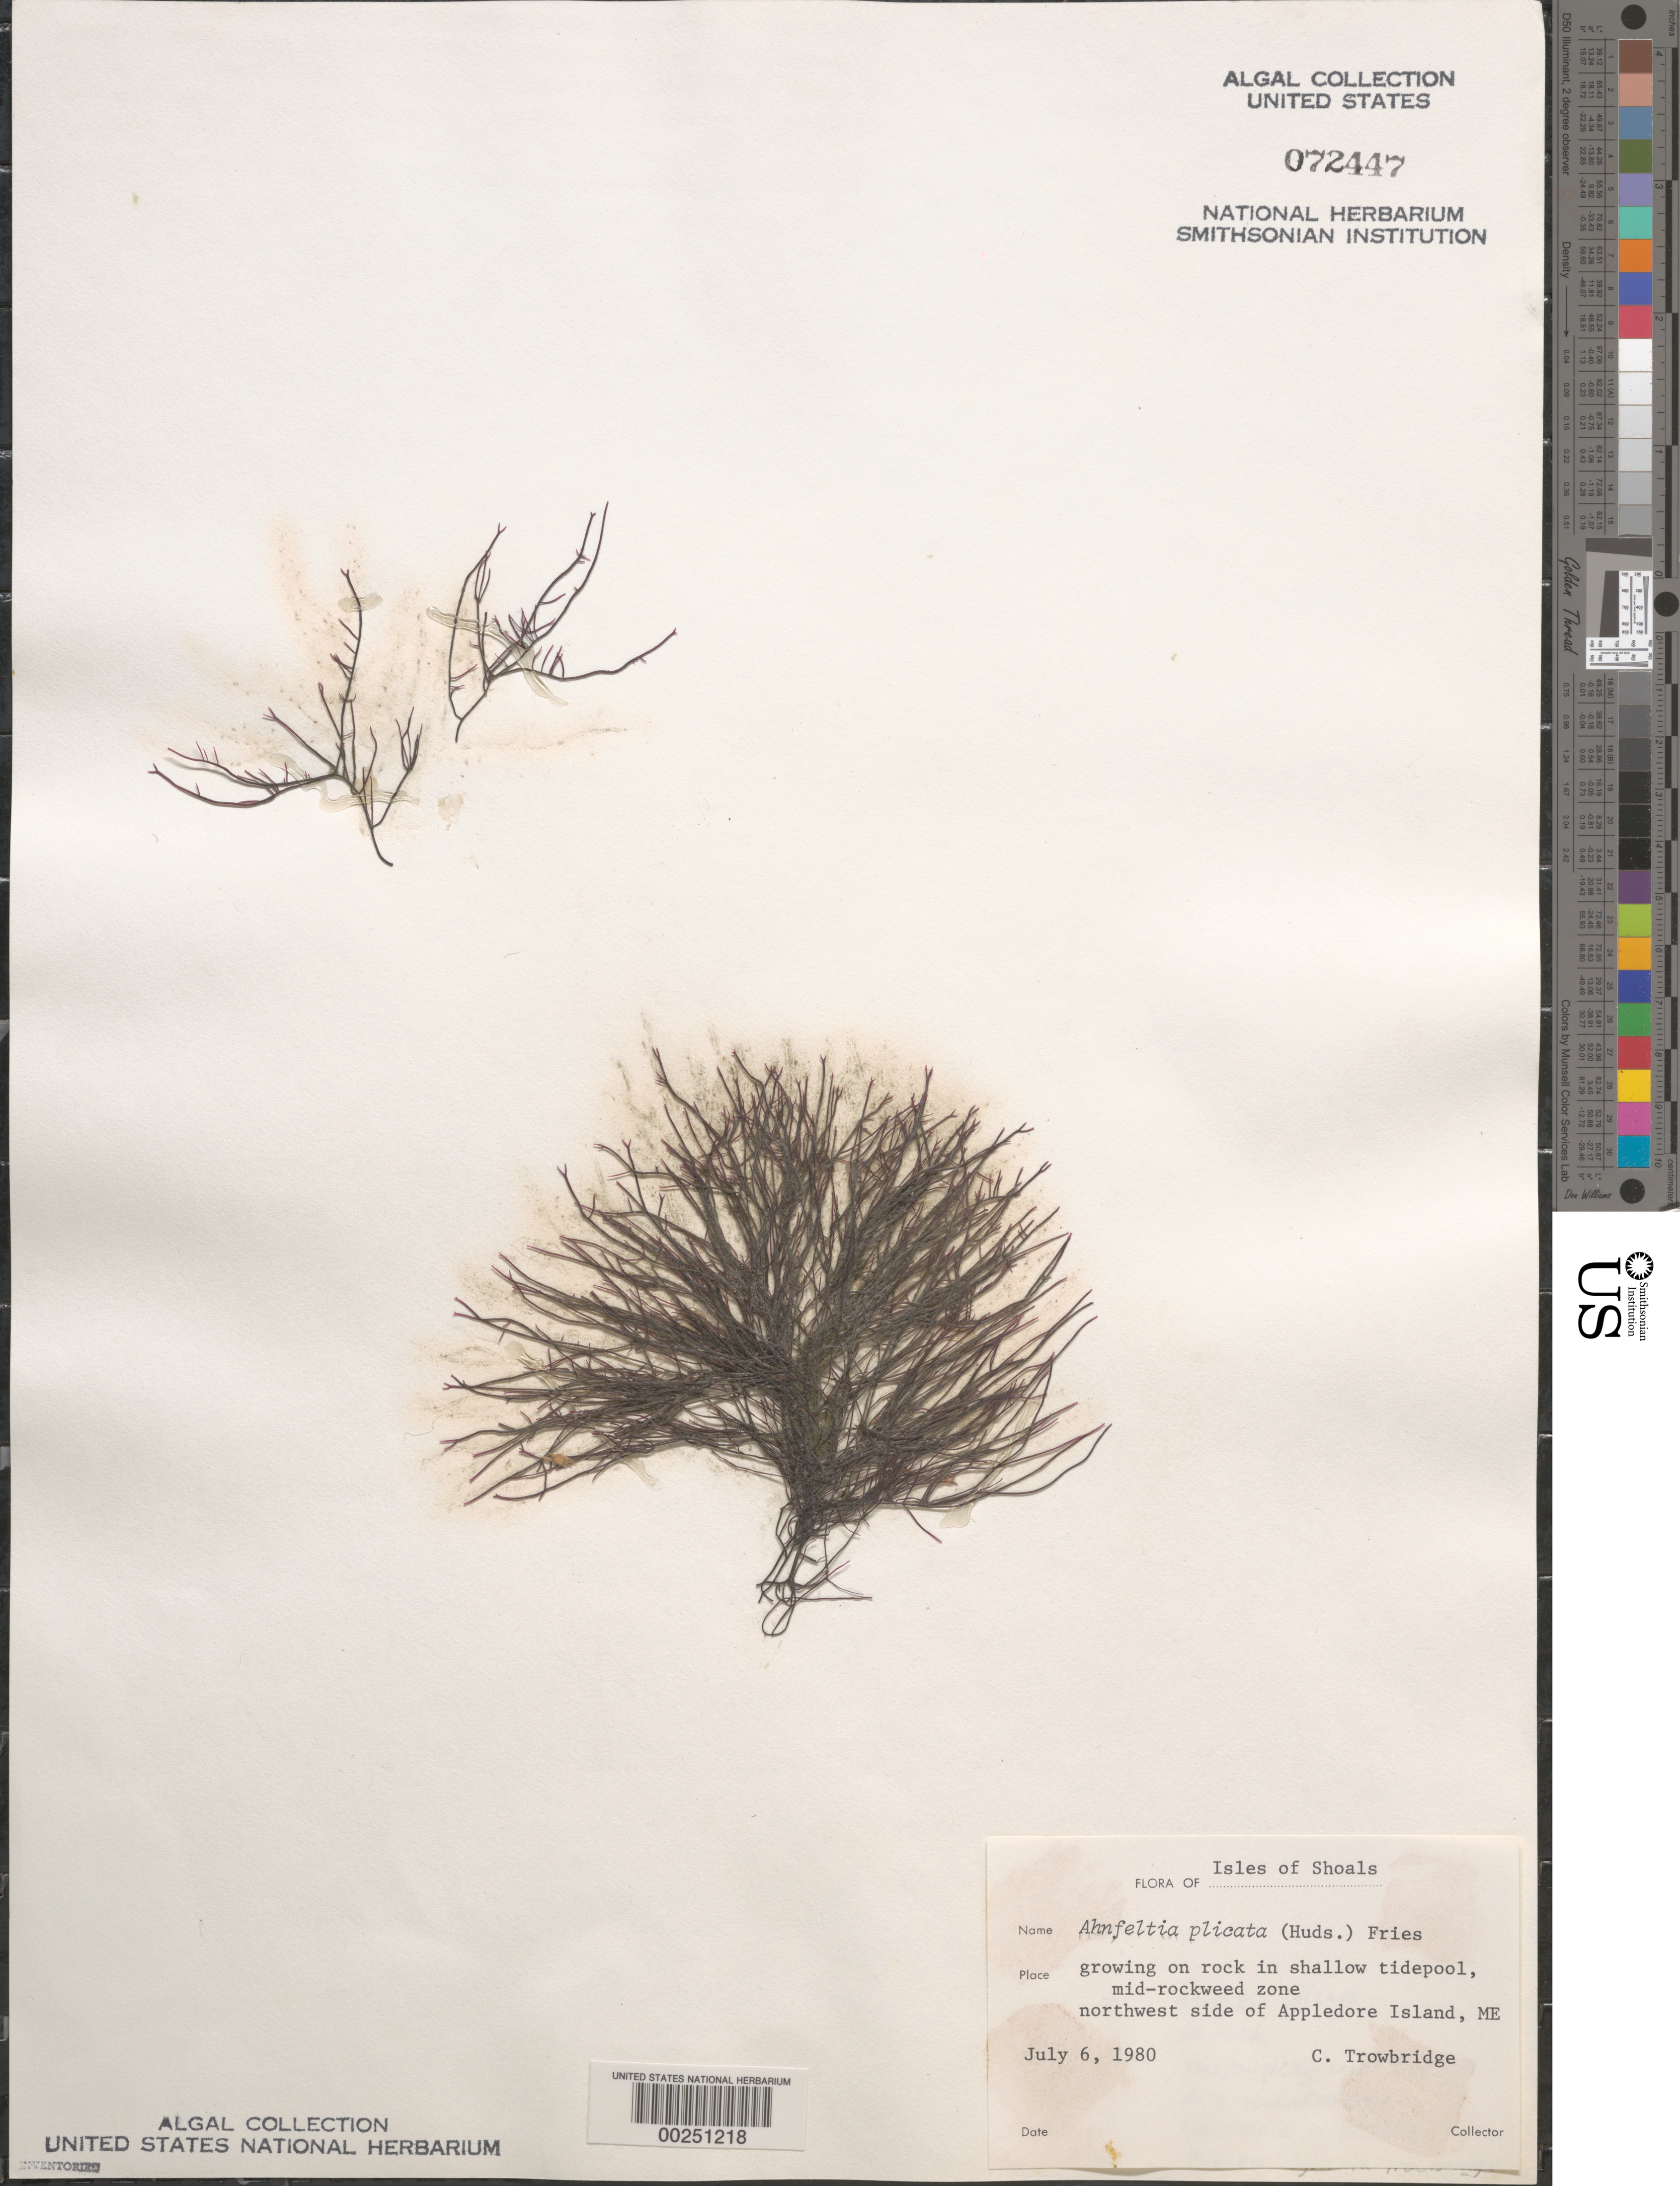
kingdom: Plantae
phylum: Rhodophyta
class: Florideophyceae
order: Ahnfeltiales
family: Ahnfeltiaceae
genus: Ahnfeltia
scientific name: Ahnfeltia plicata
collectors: C. Trowbridge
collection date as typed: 06 Jul 1980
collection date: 1980-07-06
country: United States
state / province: Maine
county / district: York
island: Appledore Island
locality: Northwest side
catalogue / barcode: US 72447